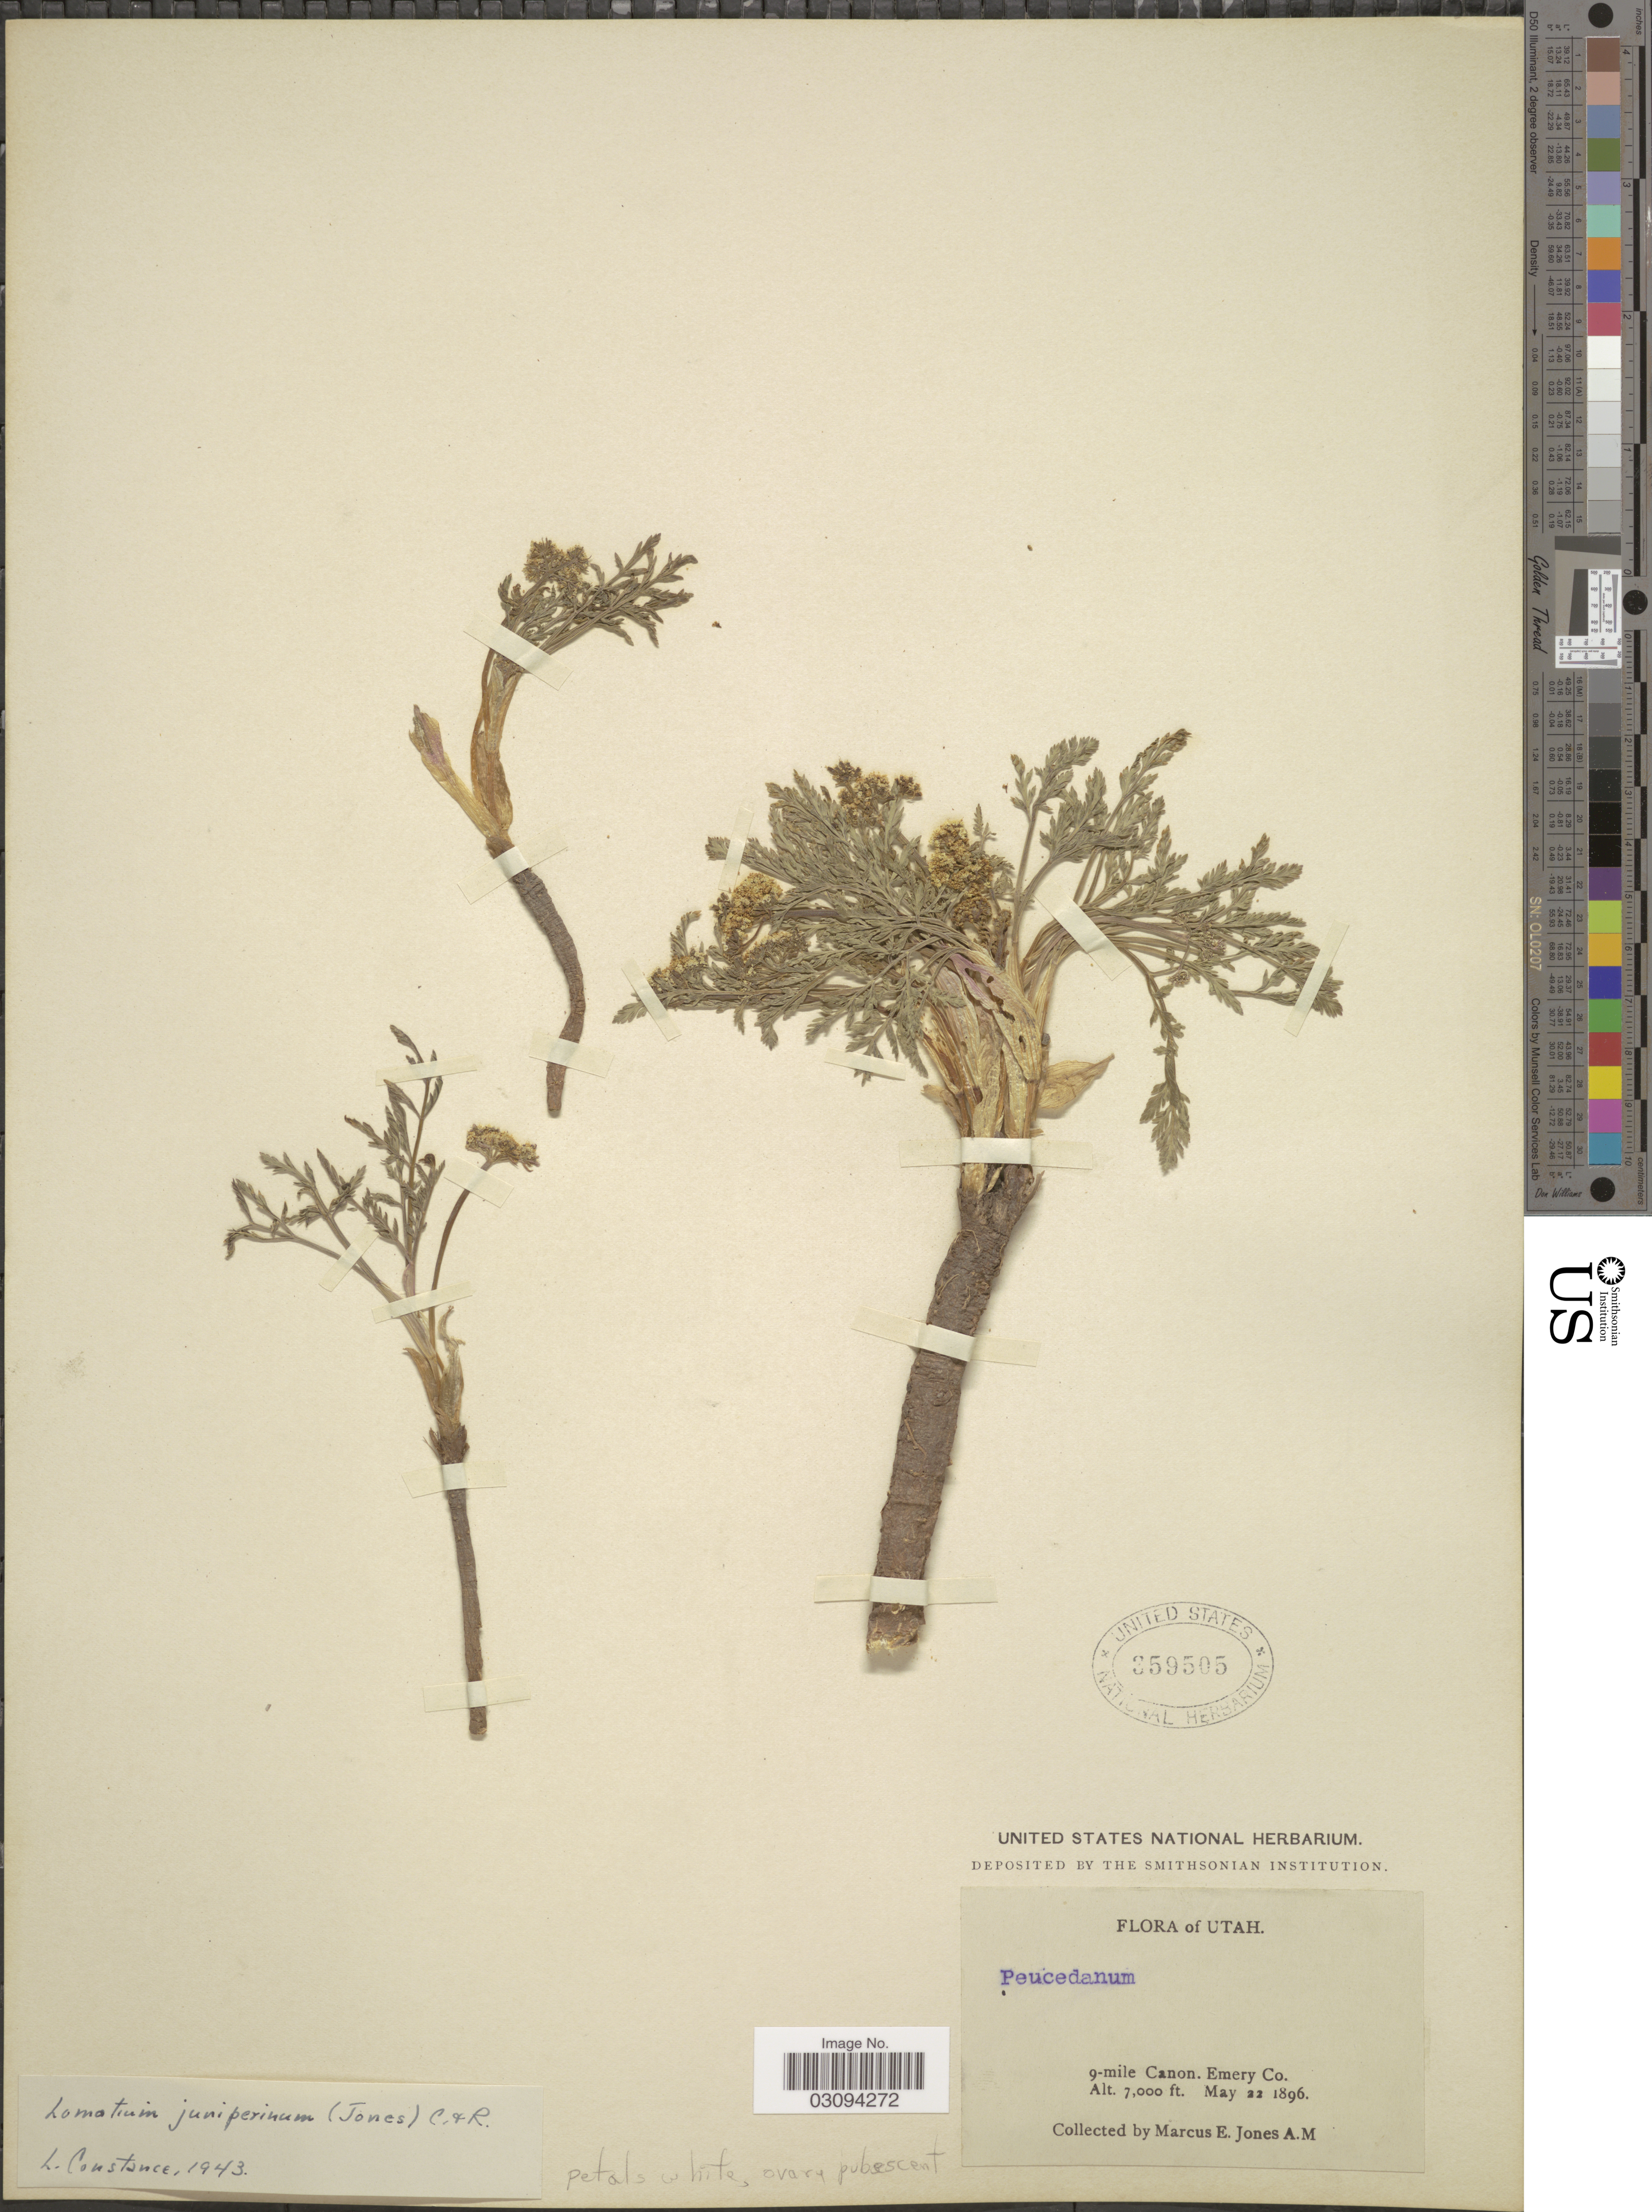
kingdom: Plantae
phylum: Tracheophyta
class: Magnoliopsida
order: Apiales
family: Apiaceae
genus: Lomatium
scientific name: Lomatium juniperinum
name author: (M.E. Jones) J.M. Coult. & Rose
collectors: M. E. Jones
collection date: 1896-05-22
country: United States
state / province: Utah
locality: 9-mile Canon. Emery Co.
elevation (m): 2134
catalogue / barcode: US 359505